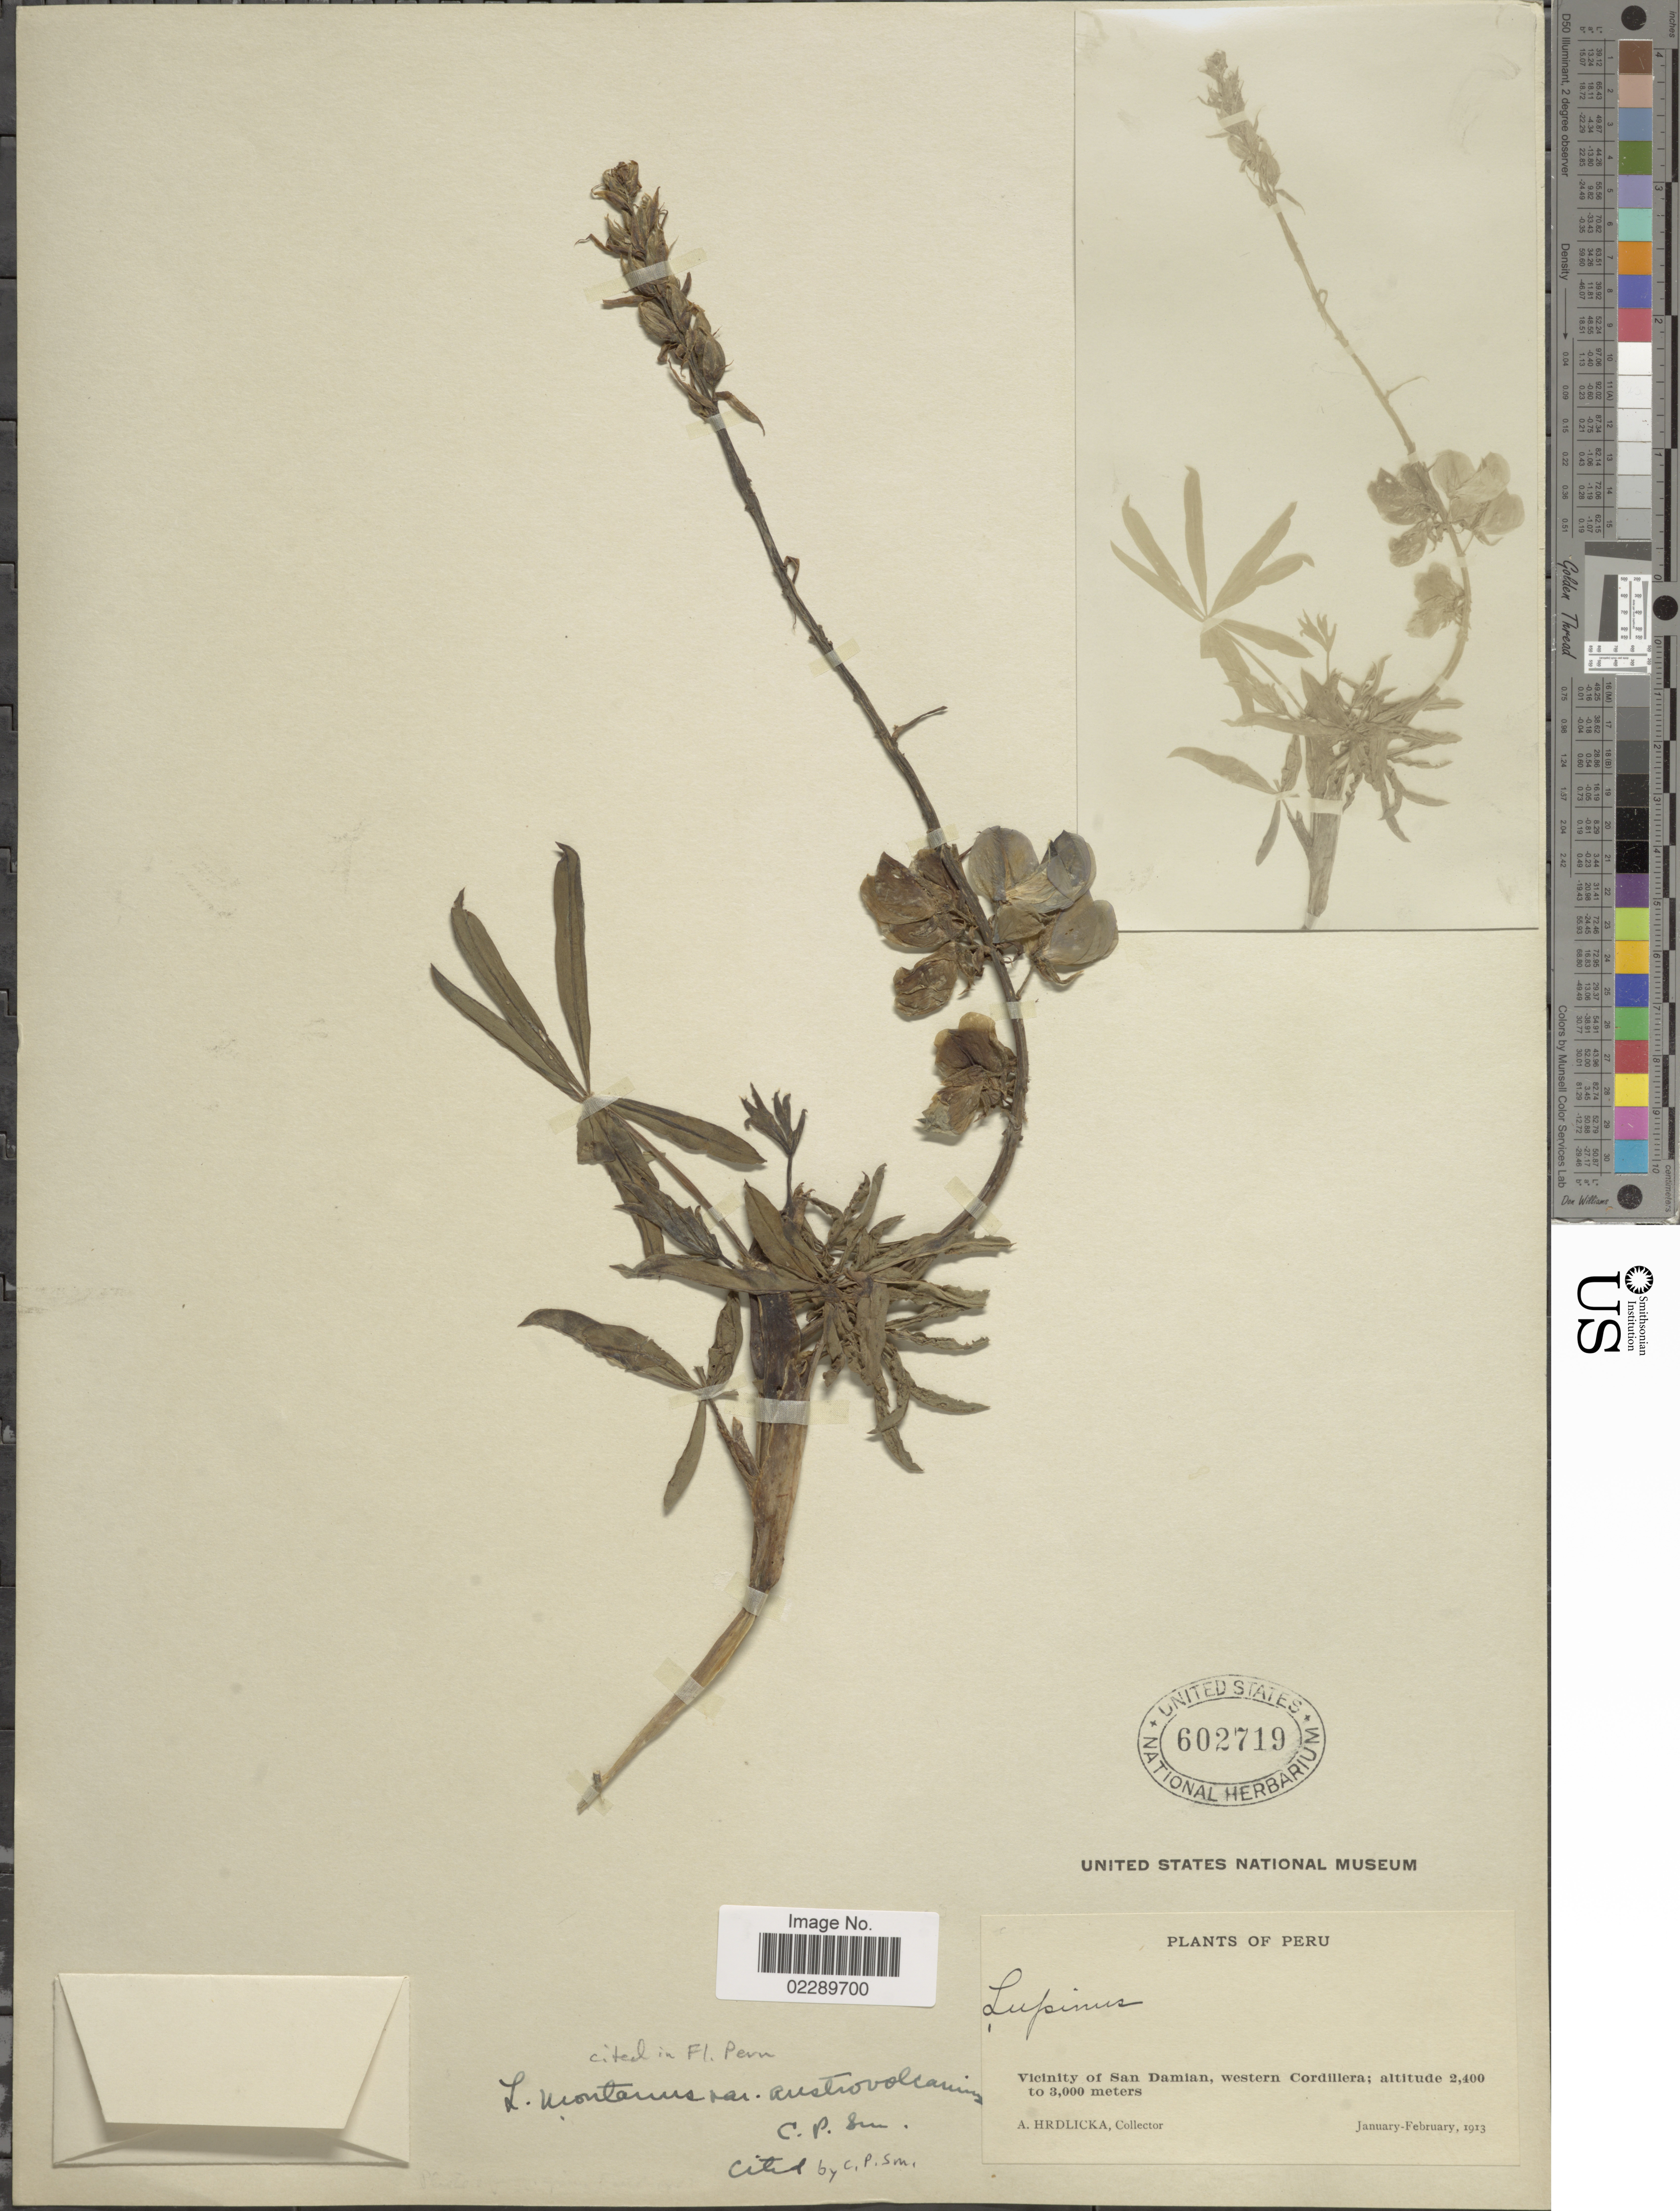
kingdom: Plantae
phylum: Tracheophyta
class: Magnoliopsida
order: Fabales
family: Fabaceae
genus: Lupinus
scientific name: Lupinus montanus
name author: Kunth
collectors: A. Hrdlicka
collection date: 1913-01/1913-02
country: Peru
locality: Vicinity of San Damian, western Cordillera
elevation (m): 2400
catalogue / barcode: US 602719